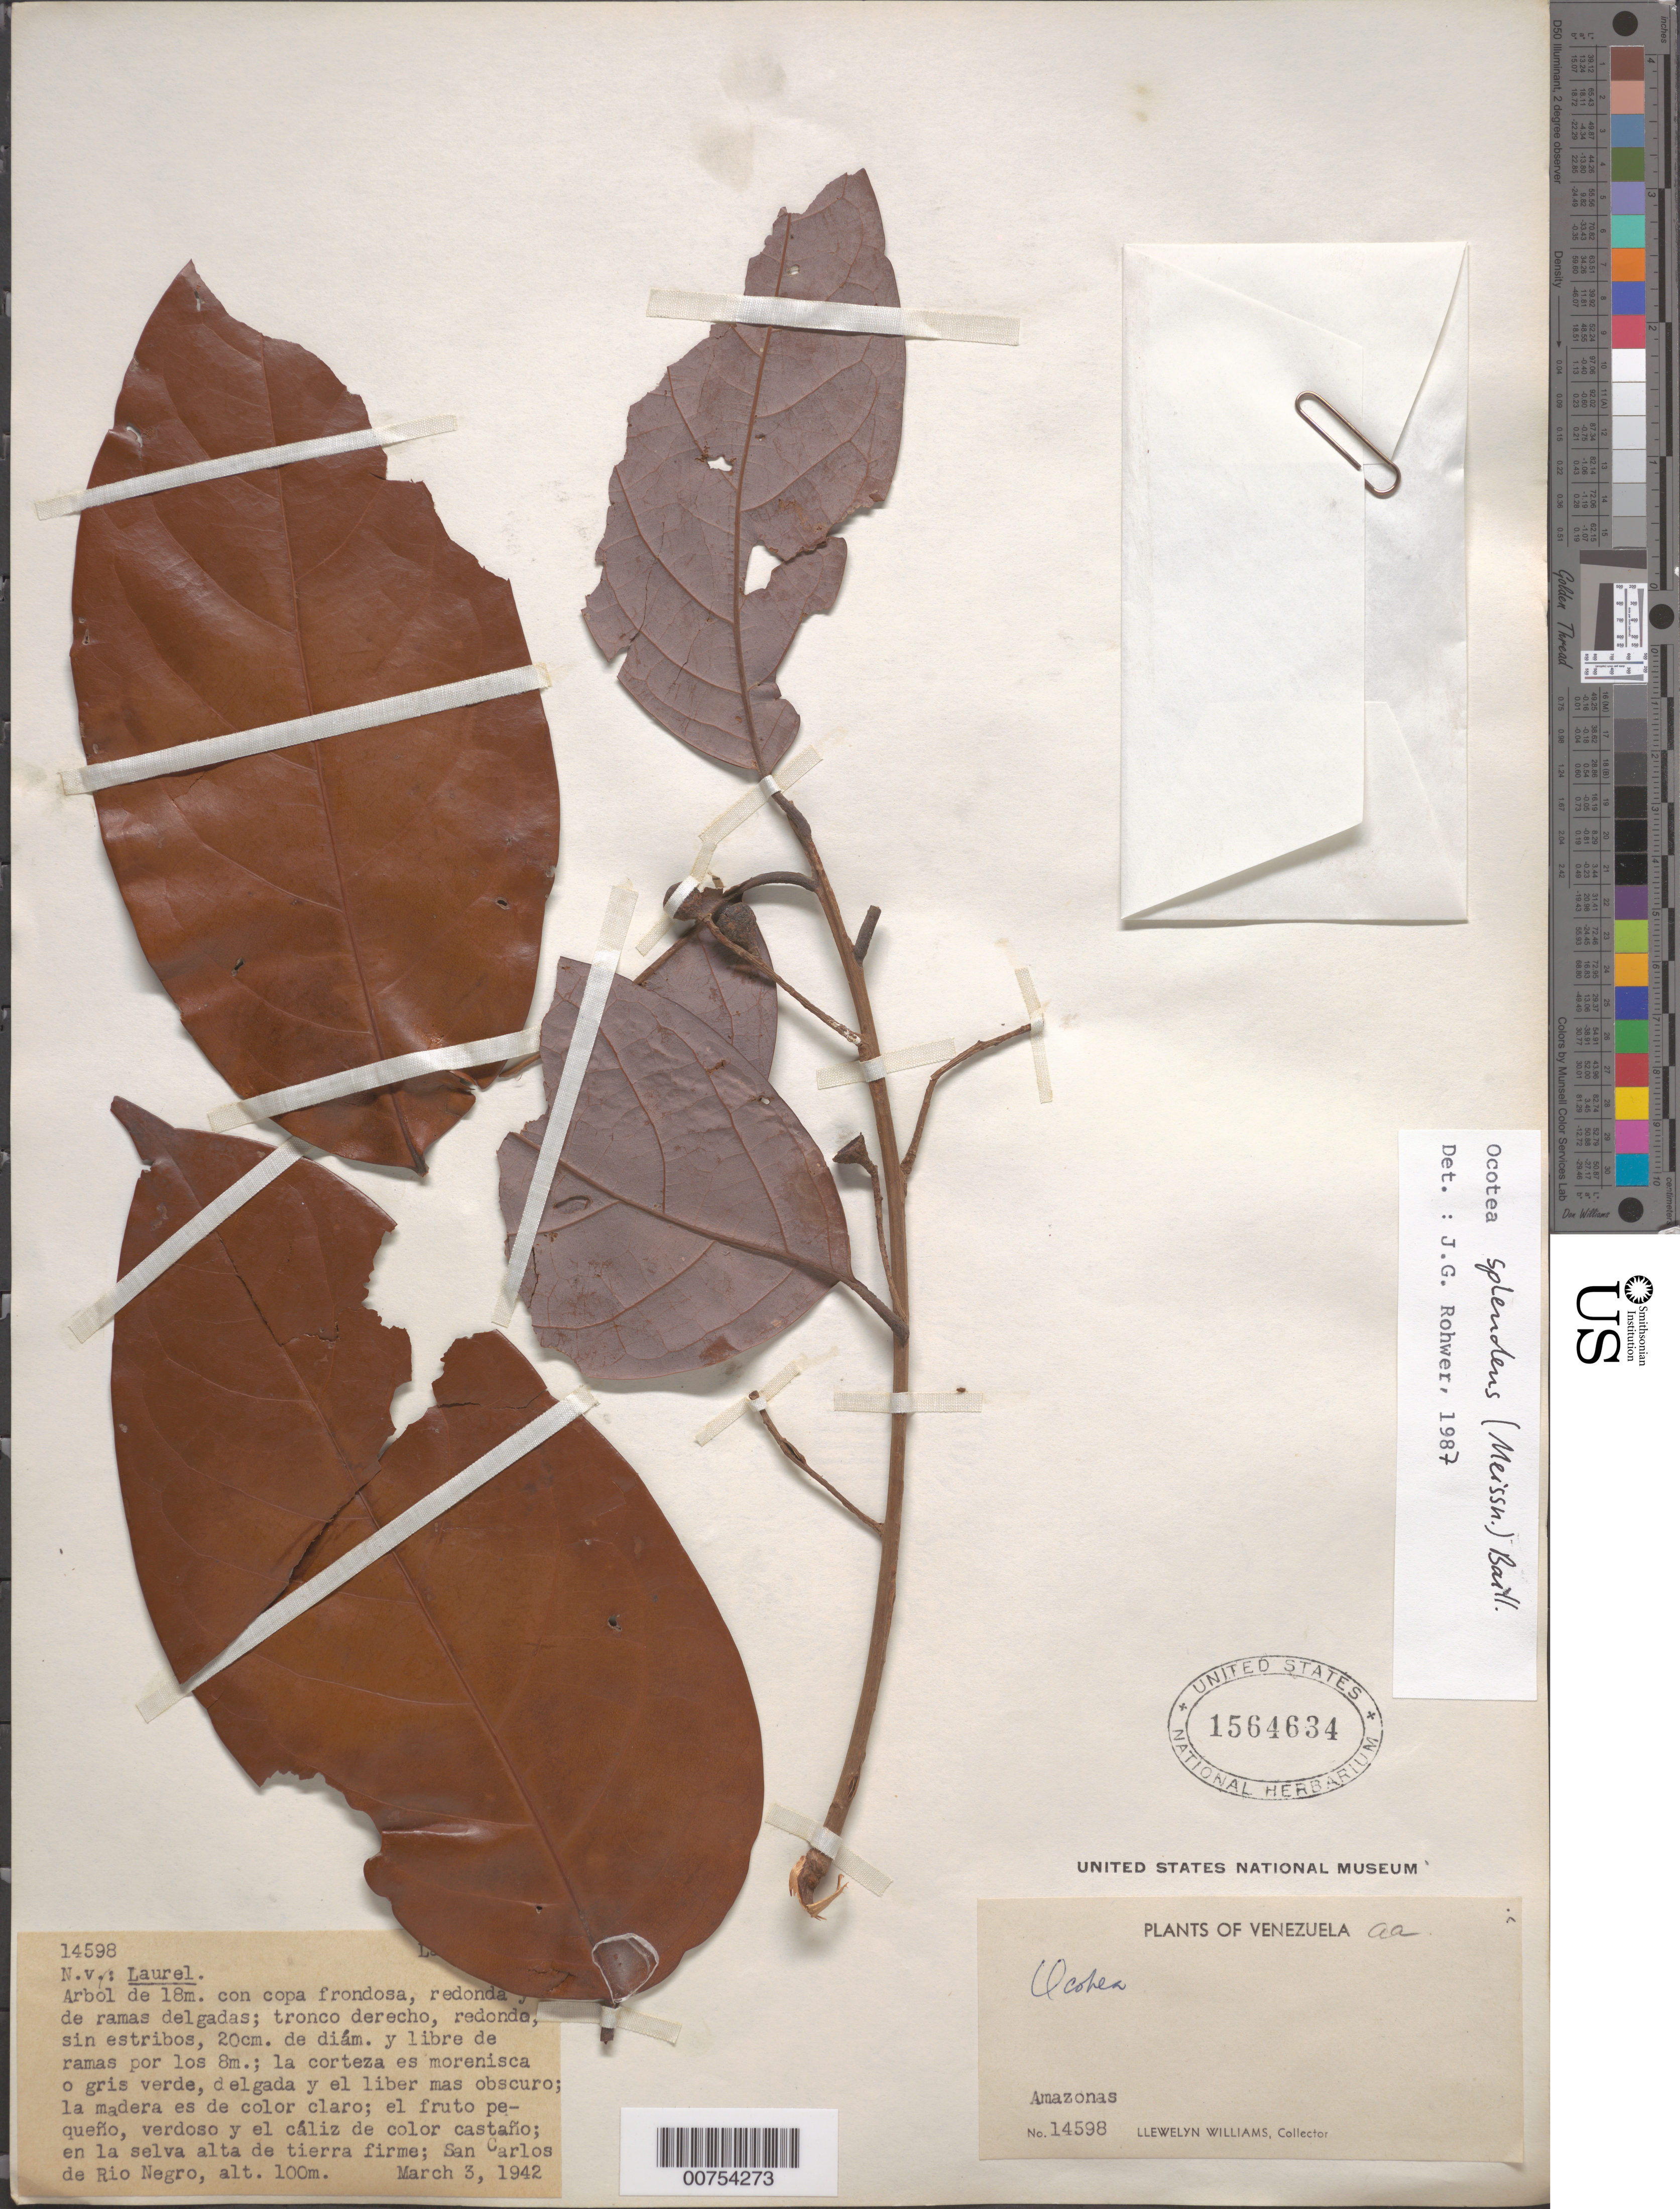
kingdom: Plantae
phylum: Tracheophyta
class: Magnoliopsida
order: Laurales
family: Lauraceae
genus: Ocotea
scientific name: Ocotea splendens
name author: (Meisn.) Baill.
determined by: Rohwer, J. G.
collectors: Ll. Williams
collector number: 14598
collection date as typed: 3-Mar-42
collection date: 1942-03-03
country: Venezuela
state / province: Amazonas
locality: San Carlos de Río Negro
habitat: Forest on terra firma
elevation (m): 100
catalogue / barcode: US 1564634